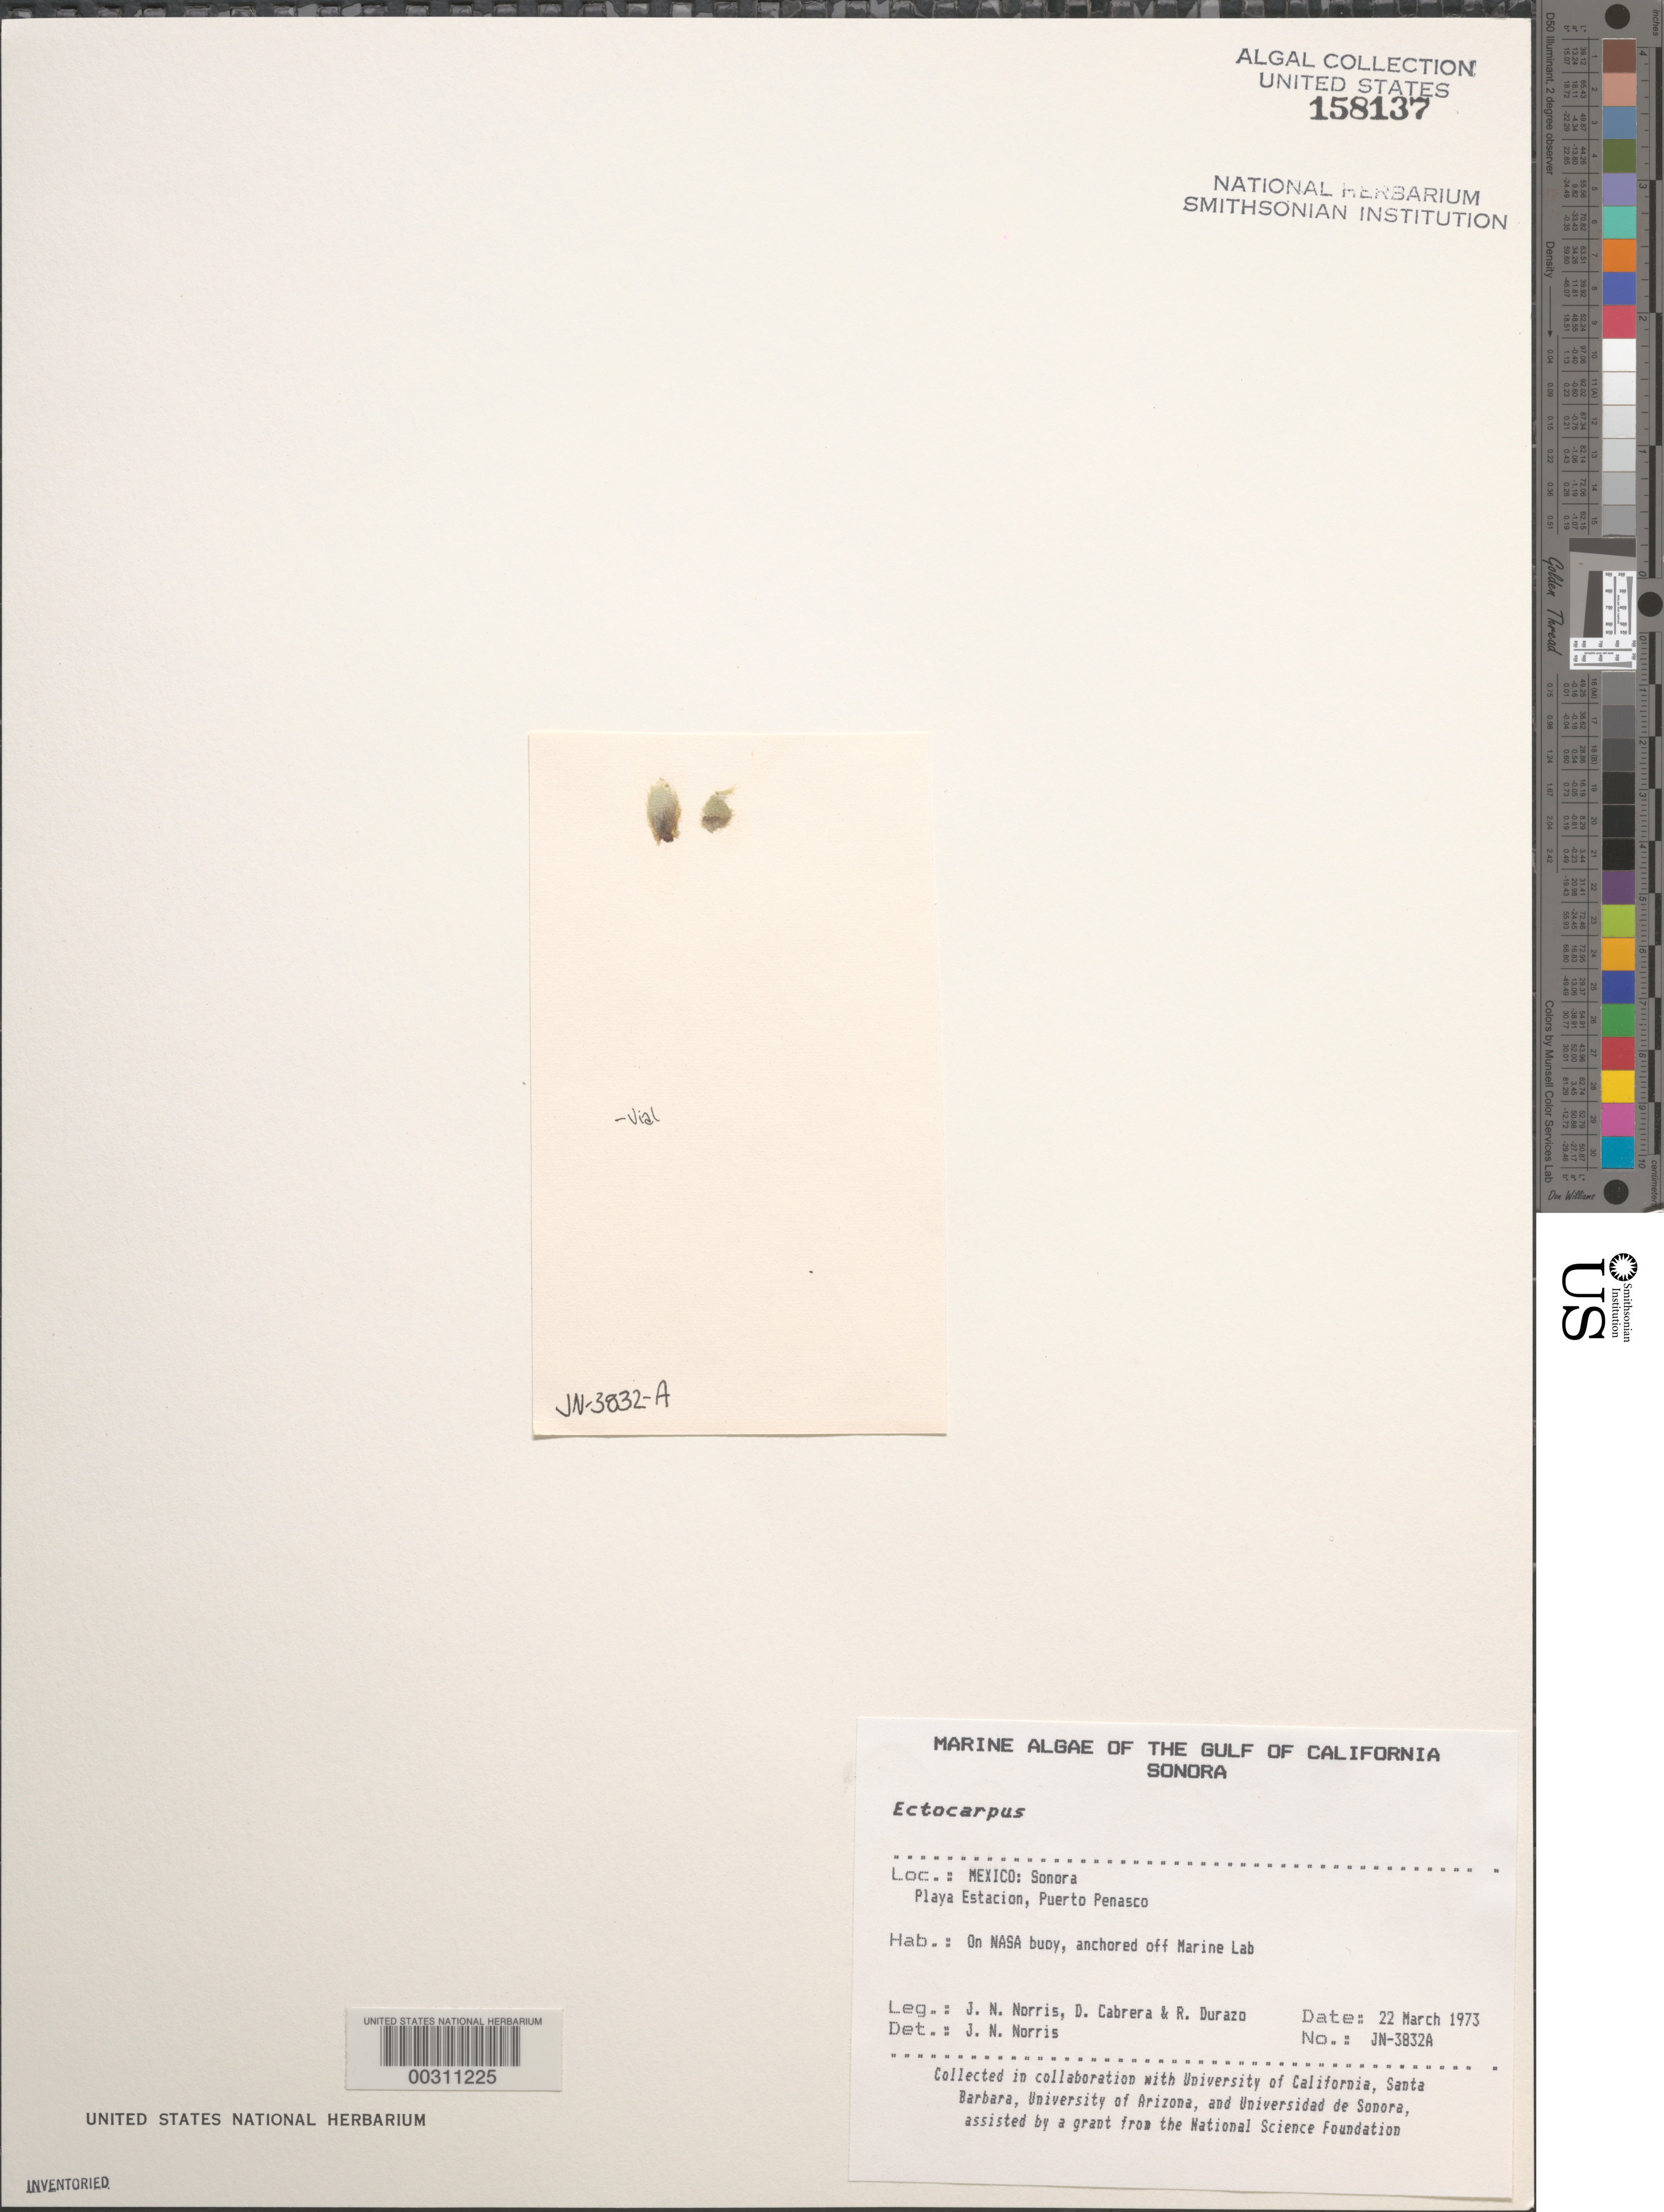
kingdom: Chromista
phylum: Ochrophyta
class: Phaeophyceae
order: Ectocarpales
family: Ectocarpaceae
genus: Ectocarpus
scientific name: Ectocarpus sp.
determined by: Norris, James N.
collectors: J. N. Norris, D. Cabrera & R. Durazo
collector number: JN-3832a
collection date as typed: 22 Mar 1973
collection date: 1973-03-22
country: Mexico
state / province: Sonora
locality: Playa Estacion, Puerto Penasco, off marine station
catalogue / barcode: US 158137